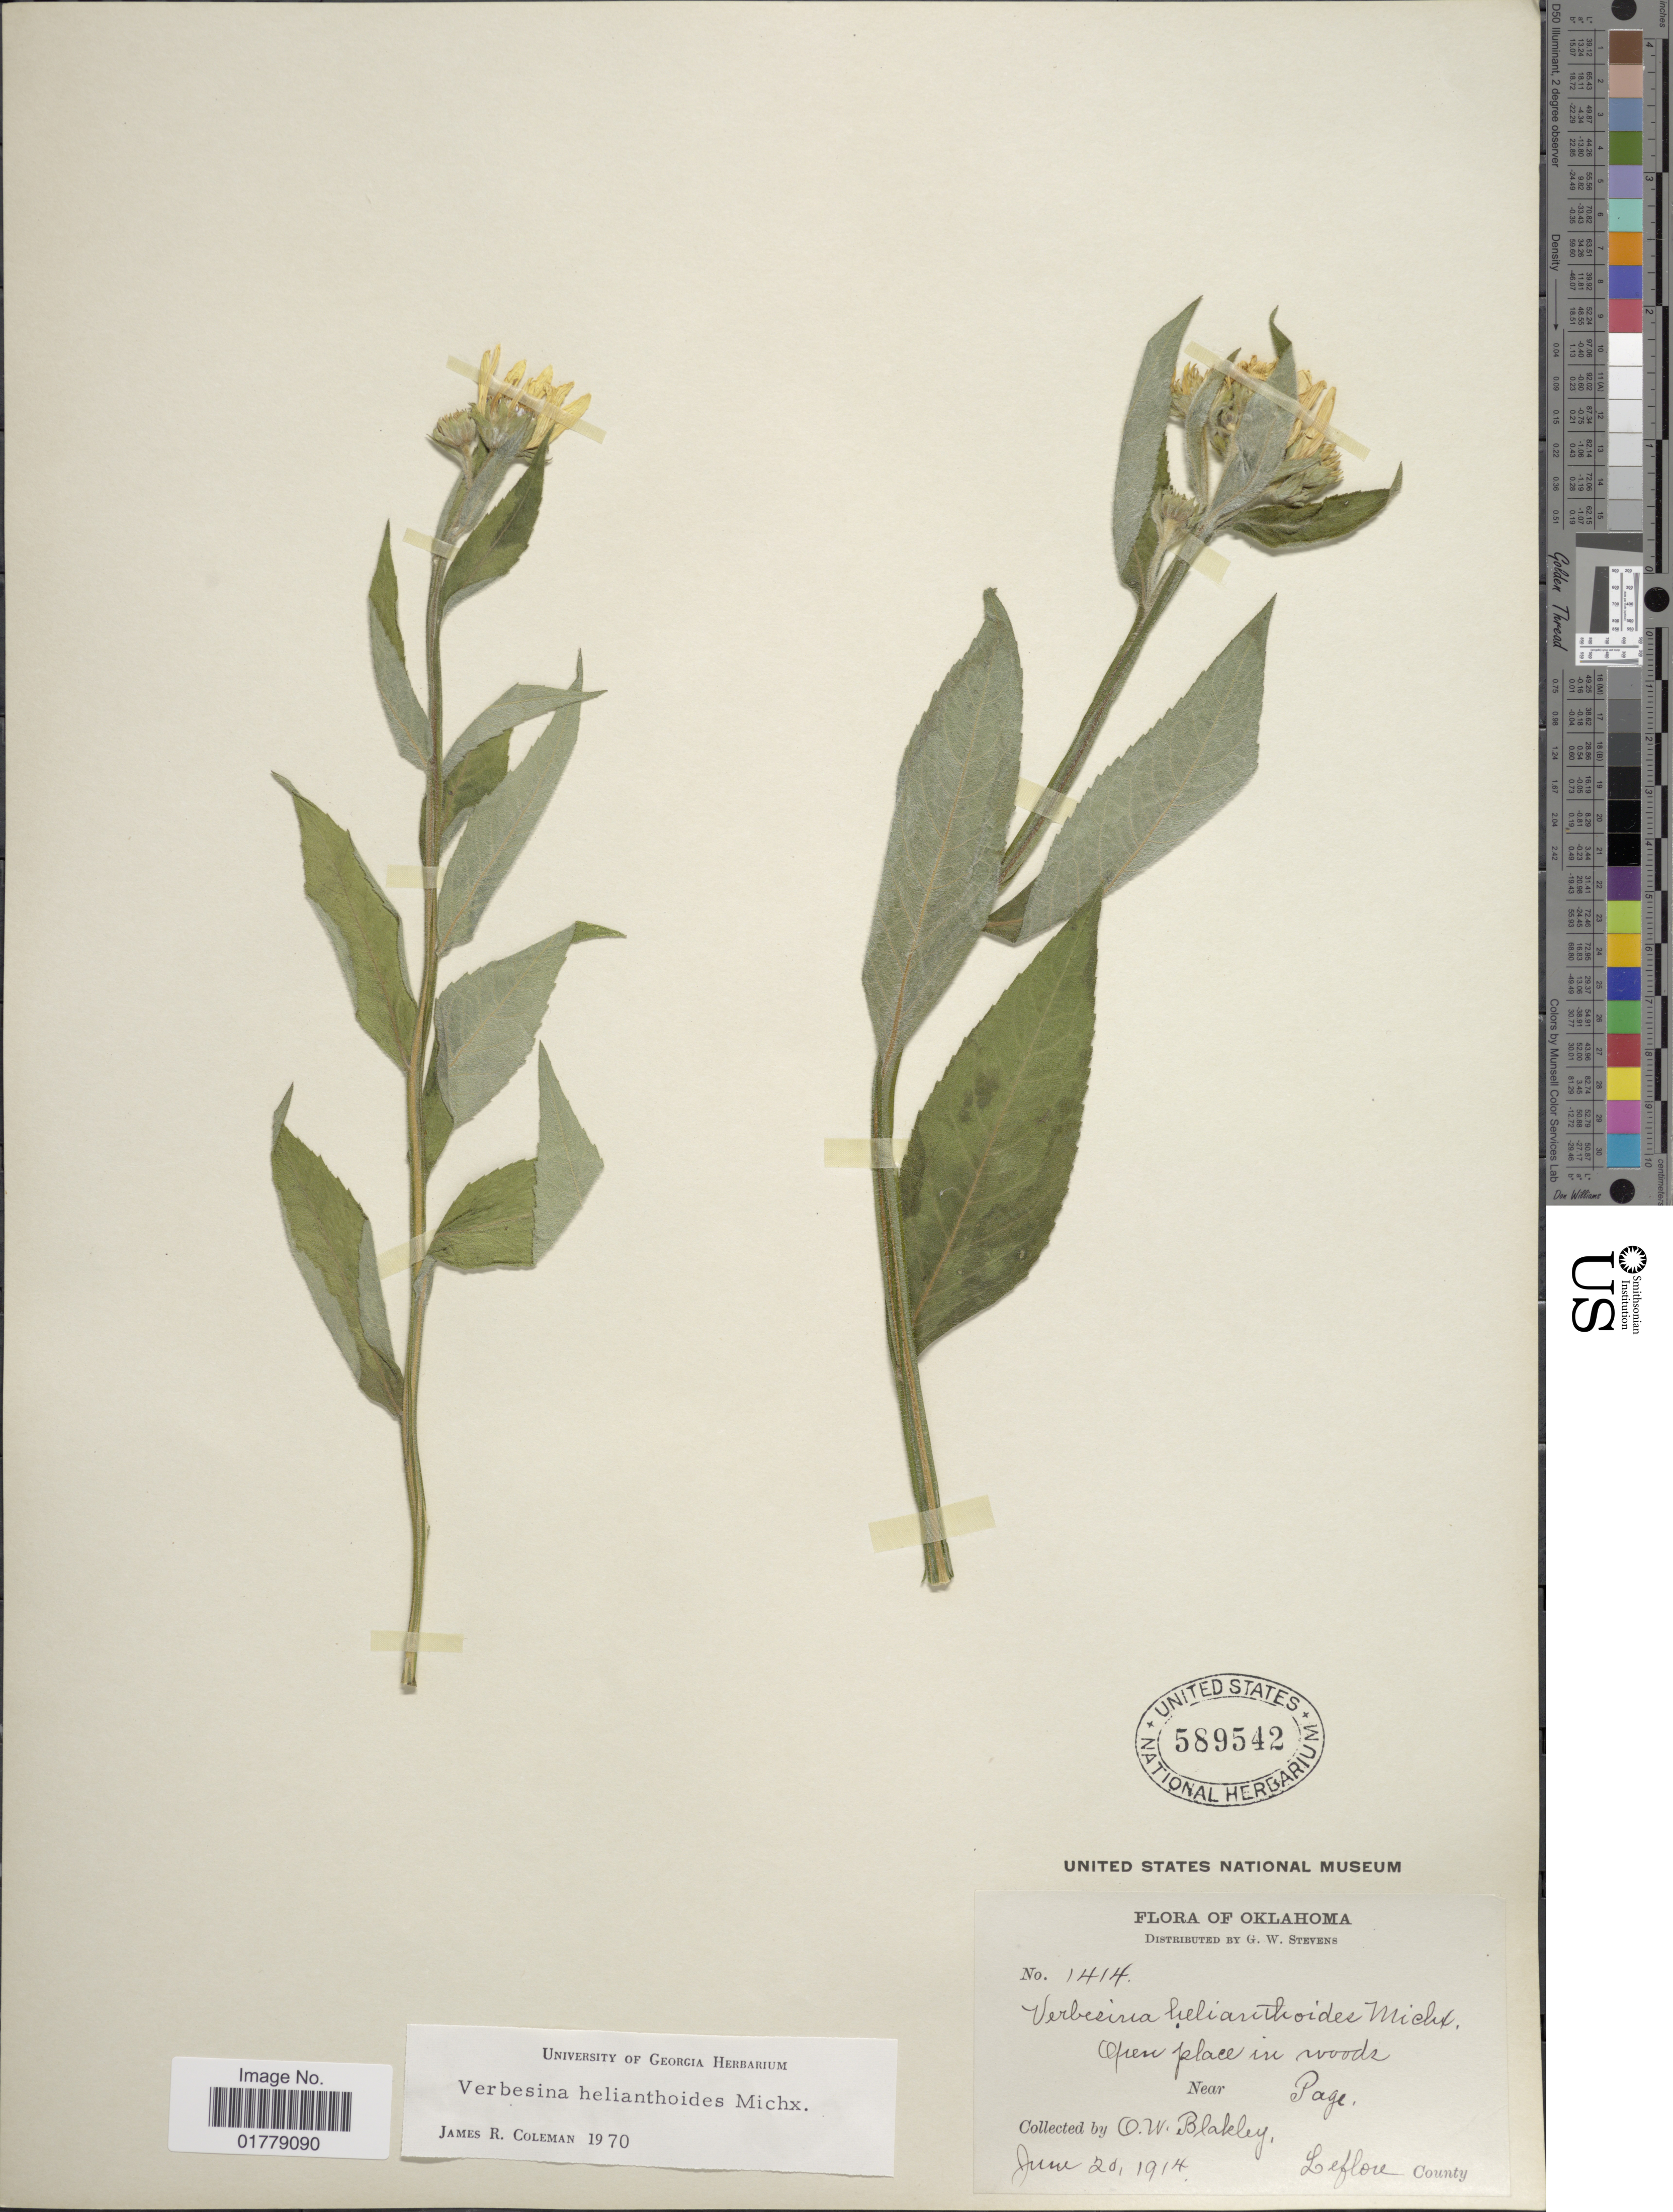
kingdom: Plantae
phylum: Tracheophyta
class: Magnoliopsida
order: Asterales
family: Asteraceae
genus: Verbesina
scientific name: Verbesina helianthoides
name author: Hook. & Arn. in Hook.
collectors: O. Blakley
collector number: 1414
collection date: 1914-06-20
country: United States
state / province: Oklahoma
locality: Near Page. Leflore County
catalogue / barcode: US 589542